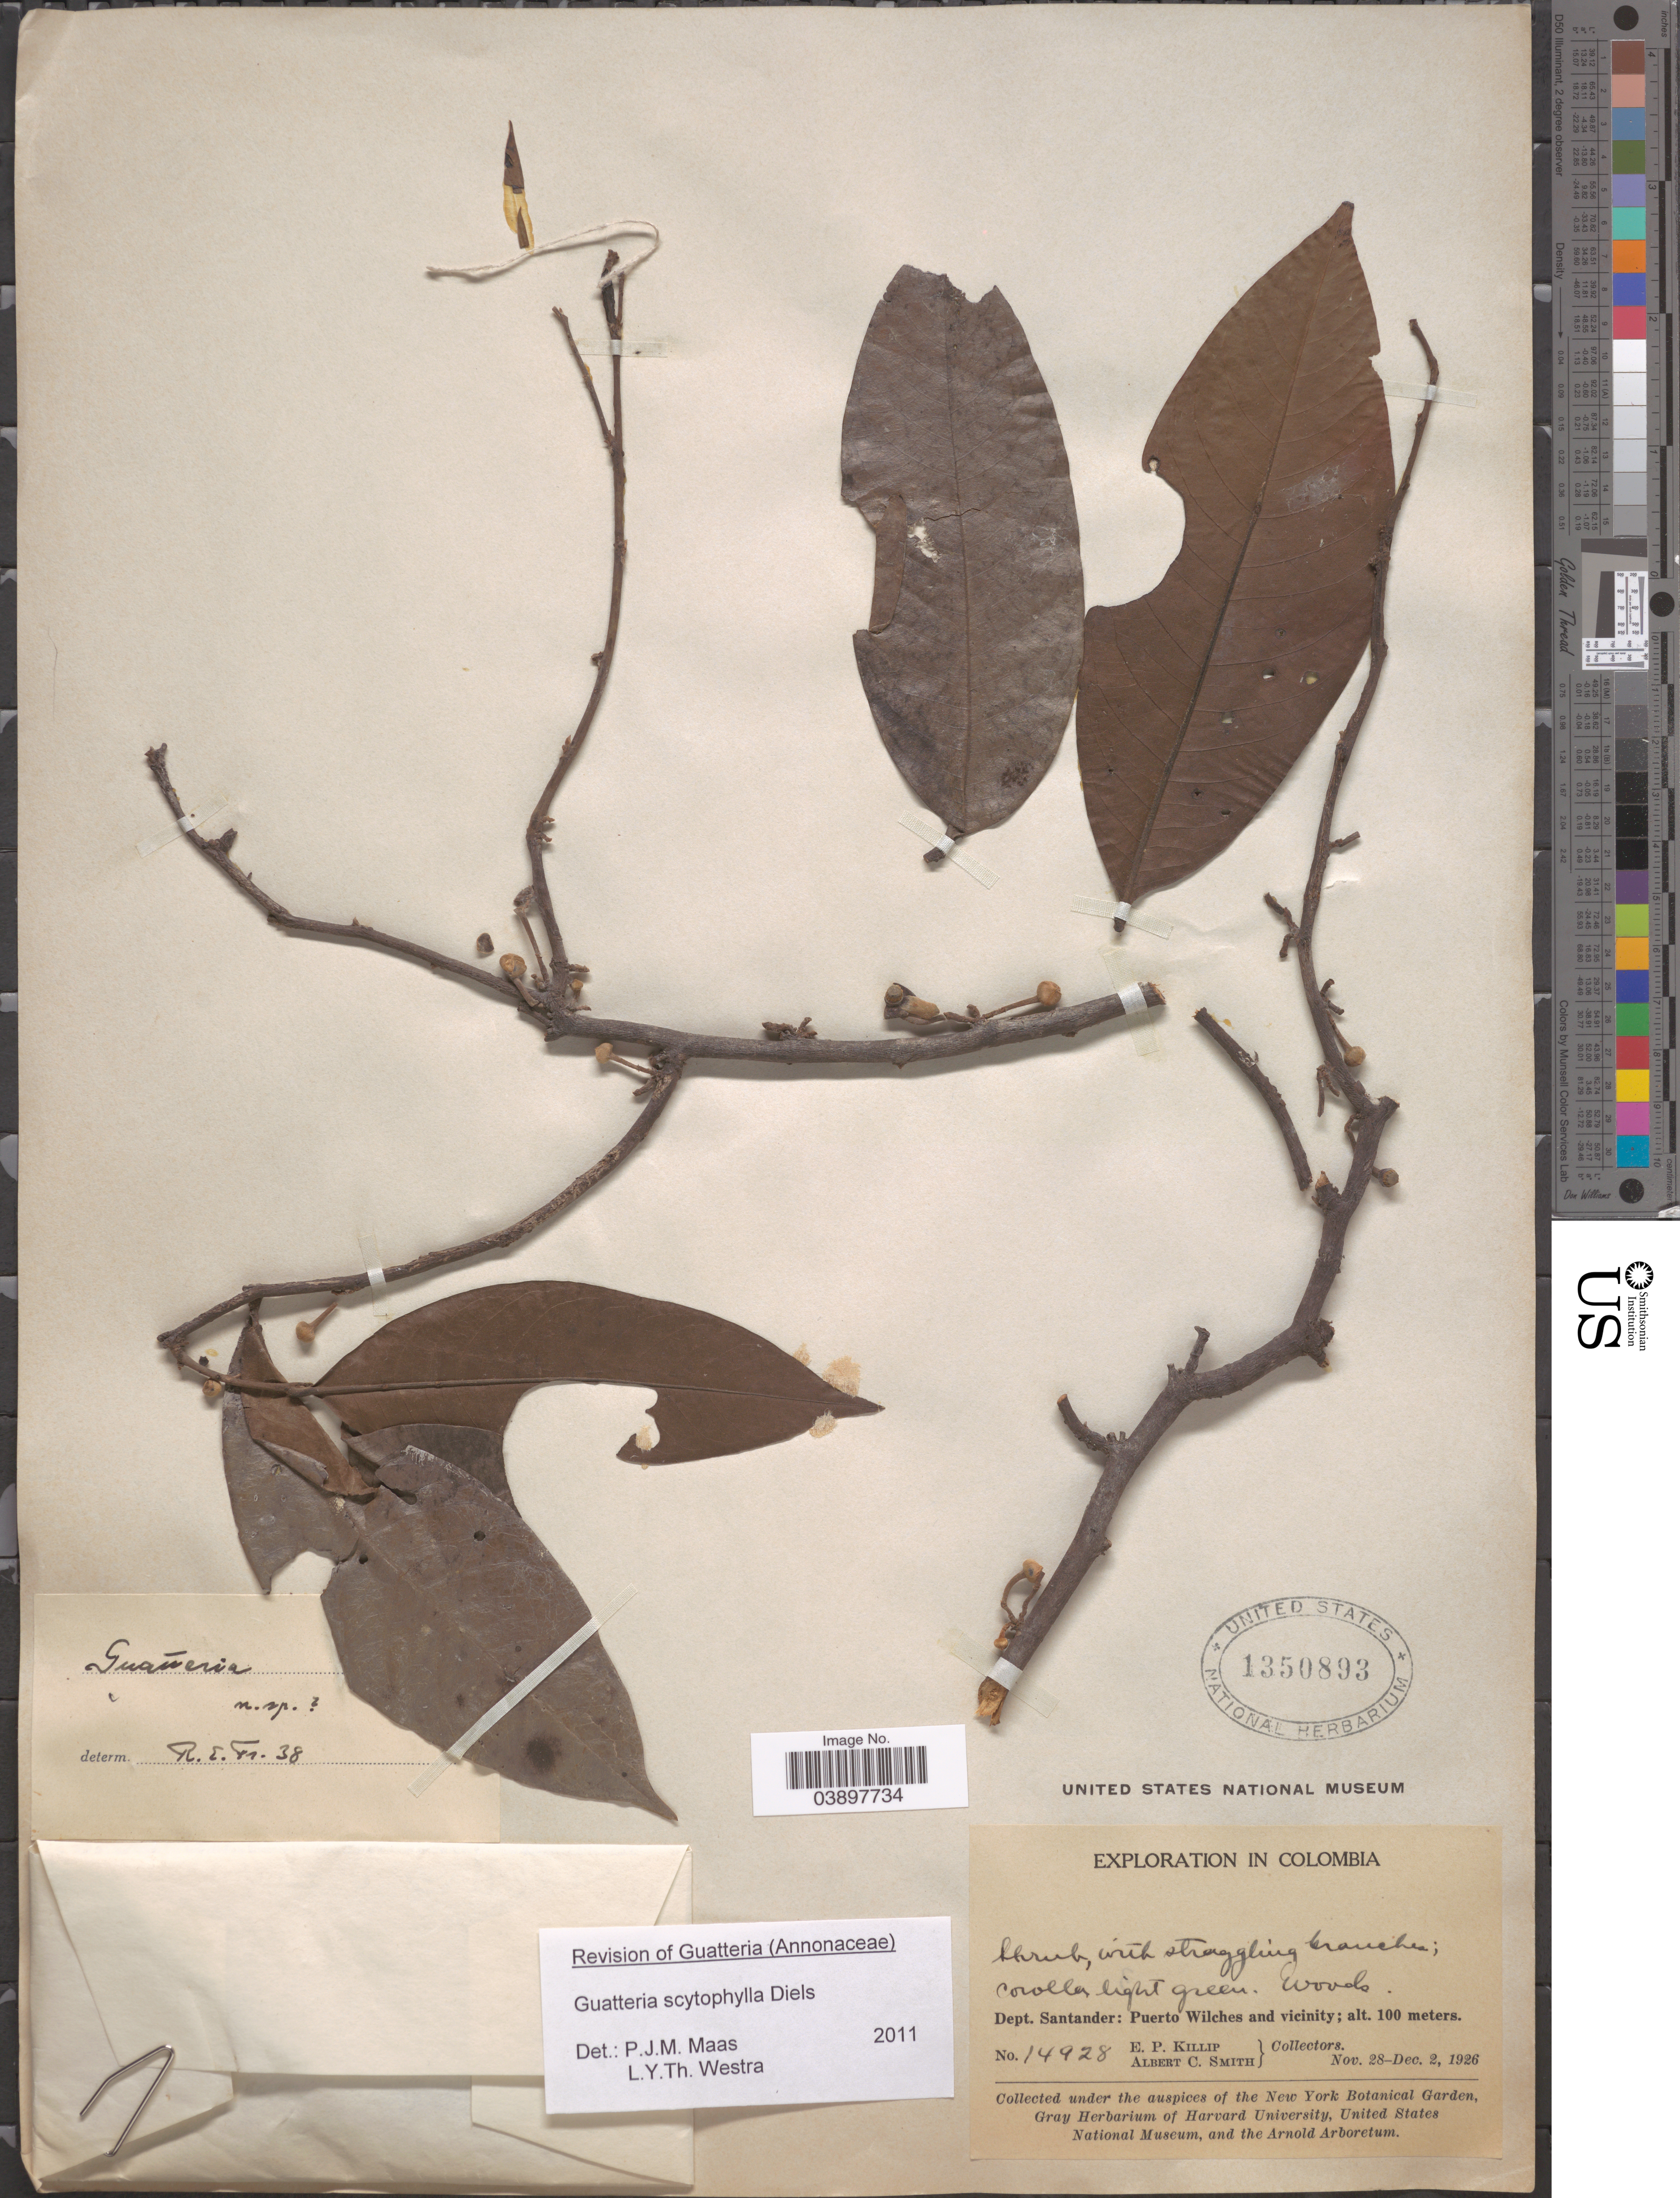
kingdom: Plantae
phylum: Tracheophyta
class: Magnoliopsida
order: Magnoliales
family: Annonaceae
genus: Guatteria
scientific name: Guatteria scytophylla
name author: Diels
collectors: E. P. Killip & A. C. Smith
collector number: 14928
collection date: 1926-11-28/1926-12-02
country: Colombia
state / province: Santander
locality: Dept. Santander: Puerto Wilches and vicinity.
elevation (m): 100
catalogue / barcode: US 1350893